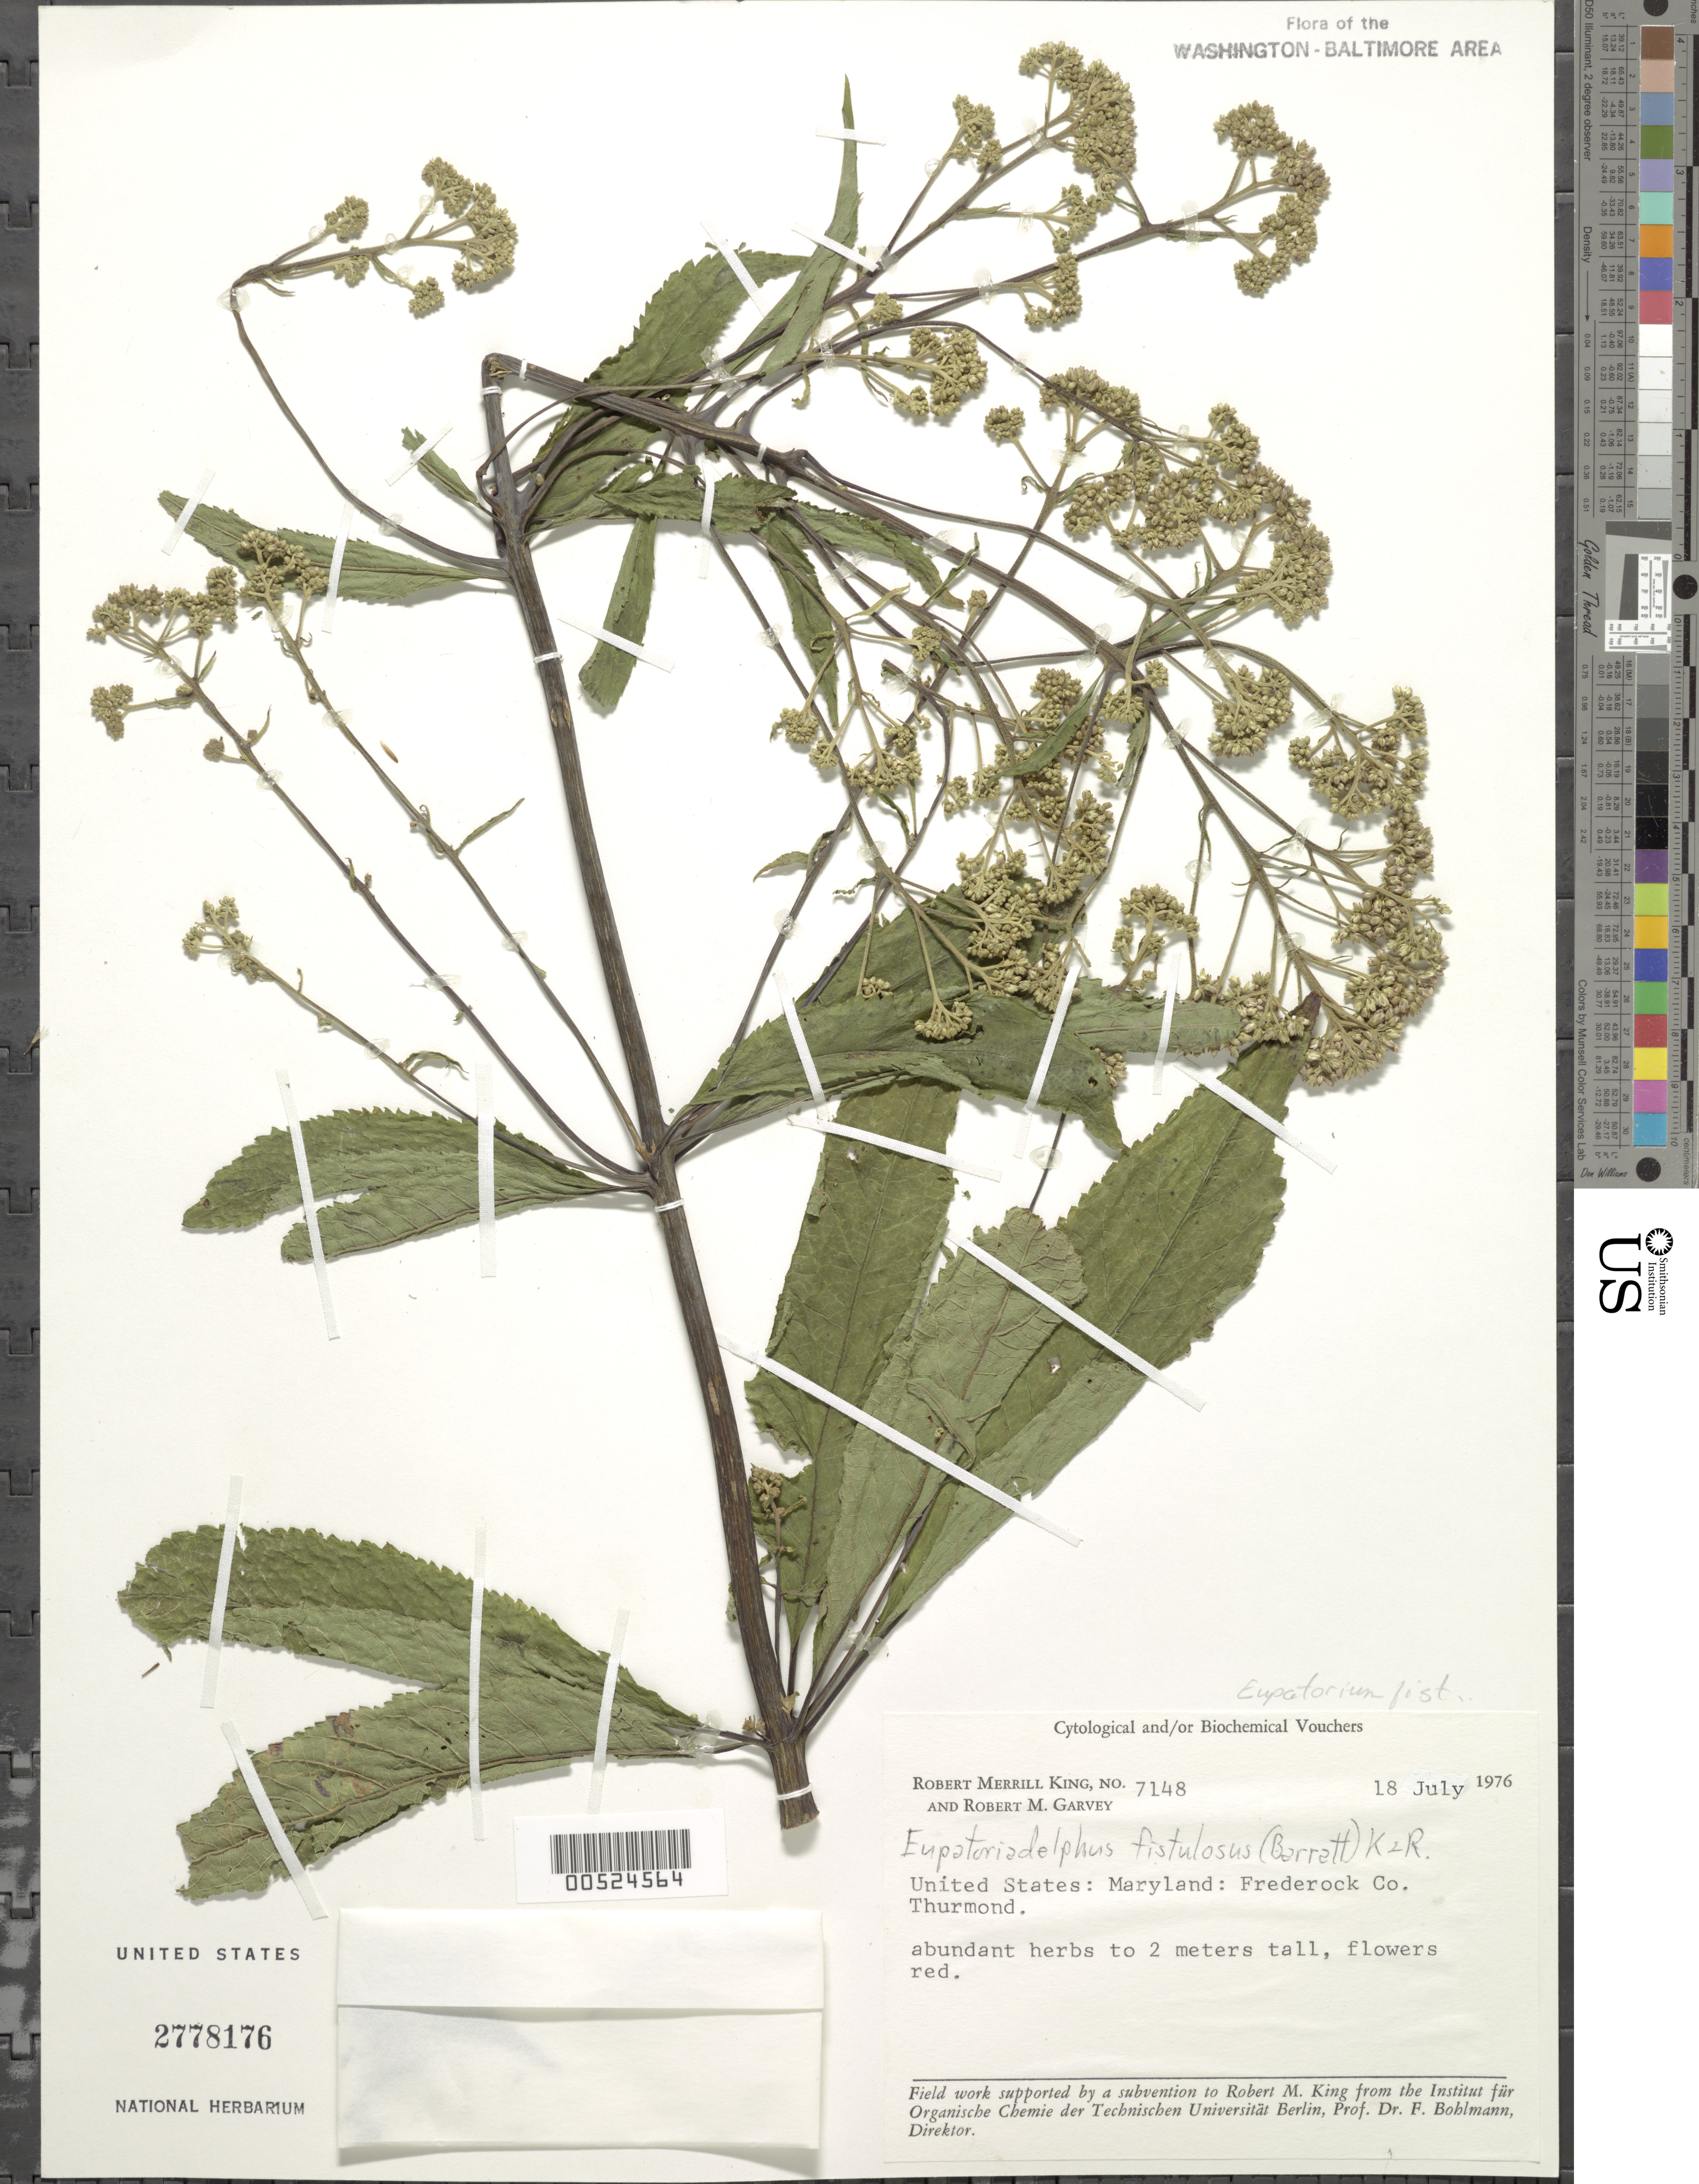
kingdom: Plantae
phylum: Tracheophyta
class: Magnoliopsida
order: Asterales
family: Asteraceae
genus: Eupatorium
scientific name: Eupatorium fistulosum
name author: Barratt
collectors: R. M. King & R. Garvey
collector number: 7148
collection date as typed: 18 Jul 1976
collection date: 1976-07-18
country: United States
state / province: Maryland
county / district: Frederick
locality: Thurmond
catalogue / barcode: US 2778176